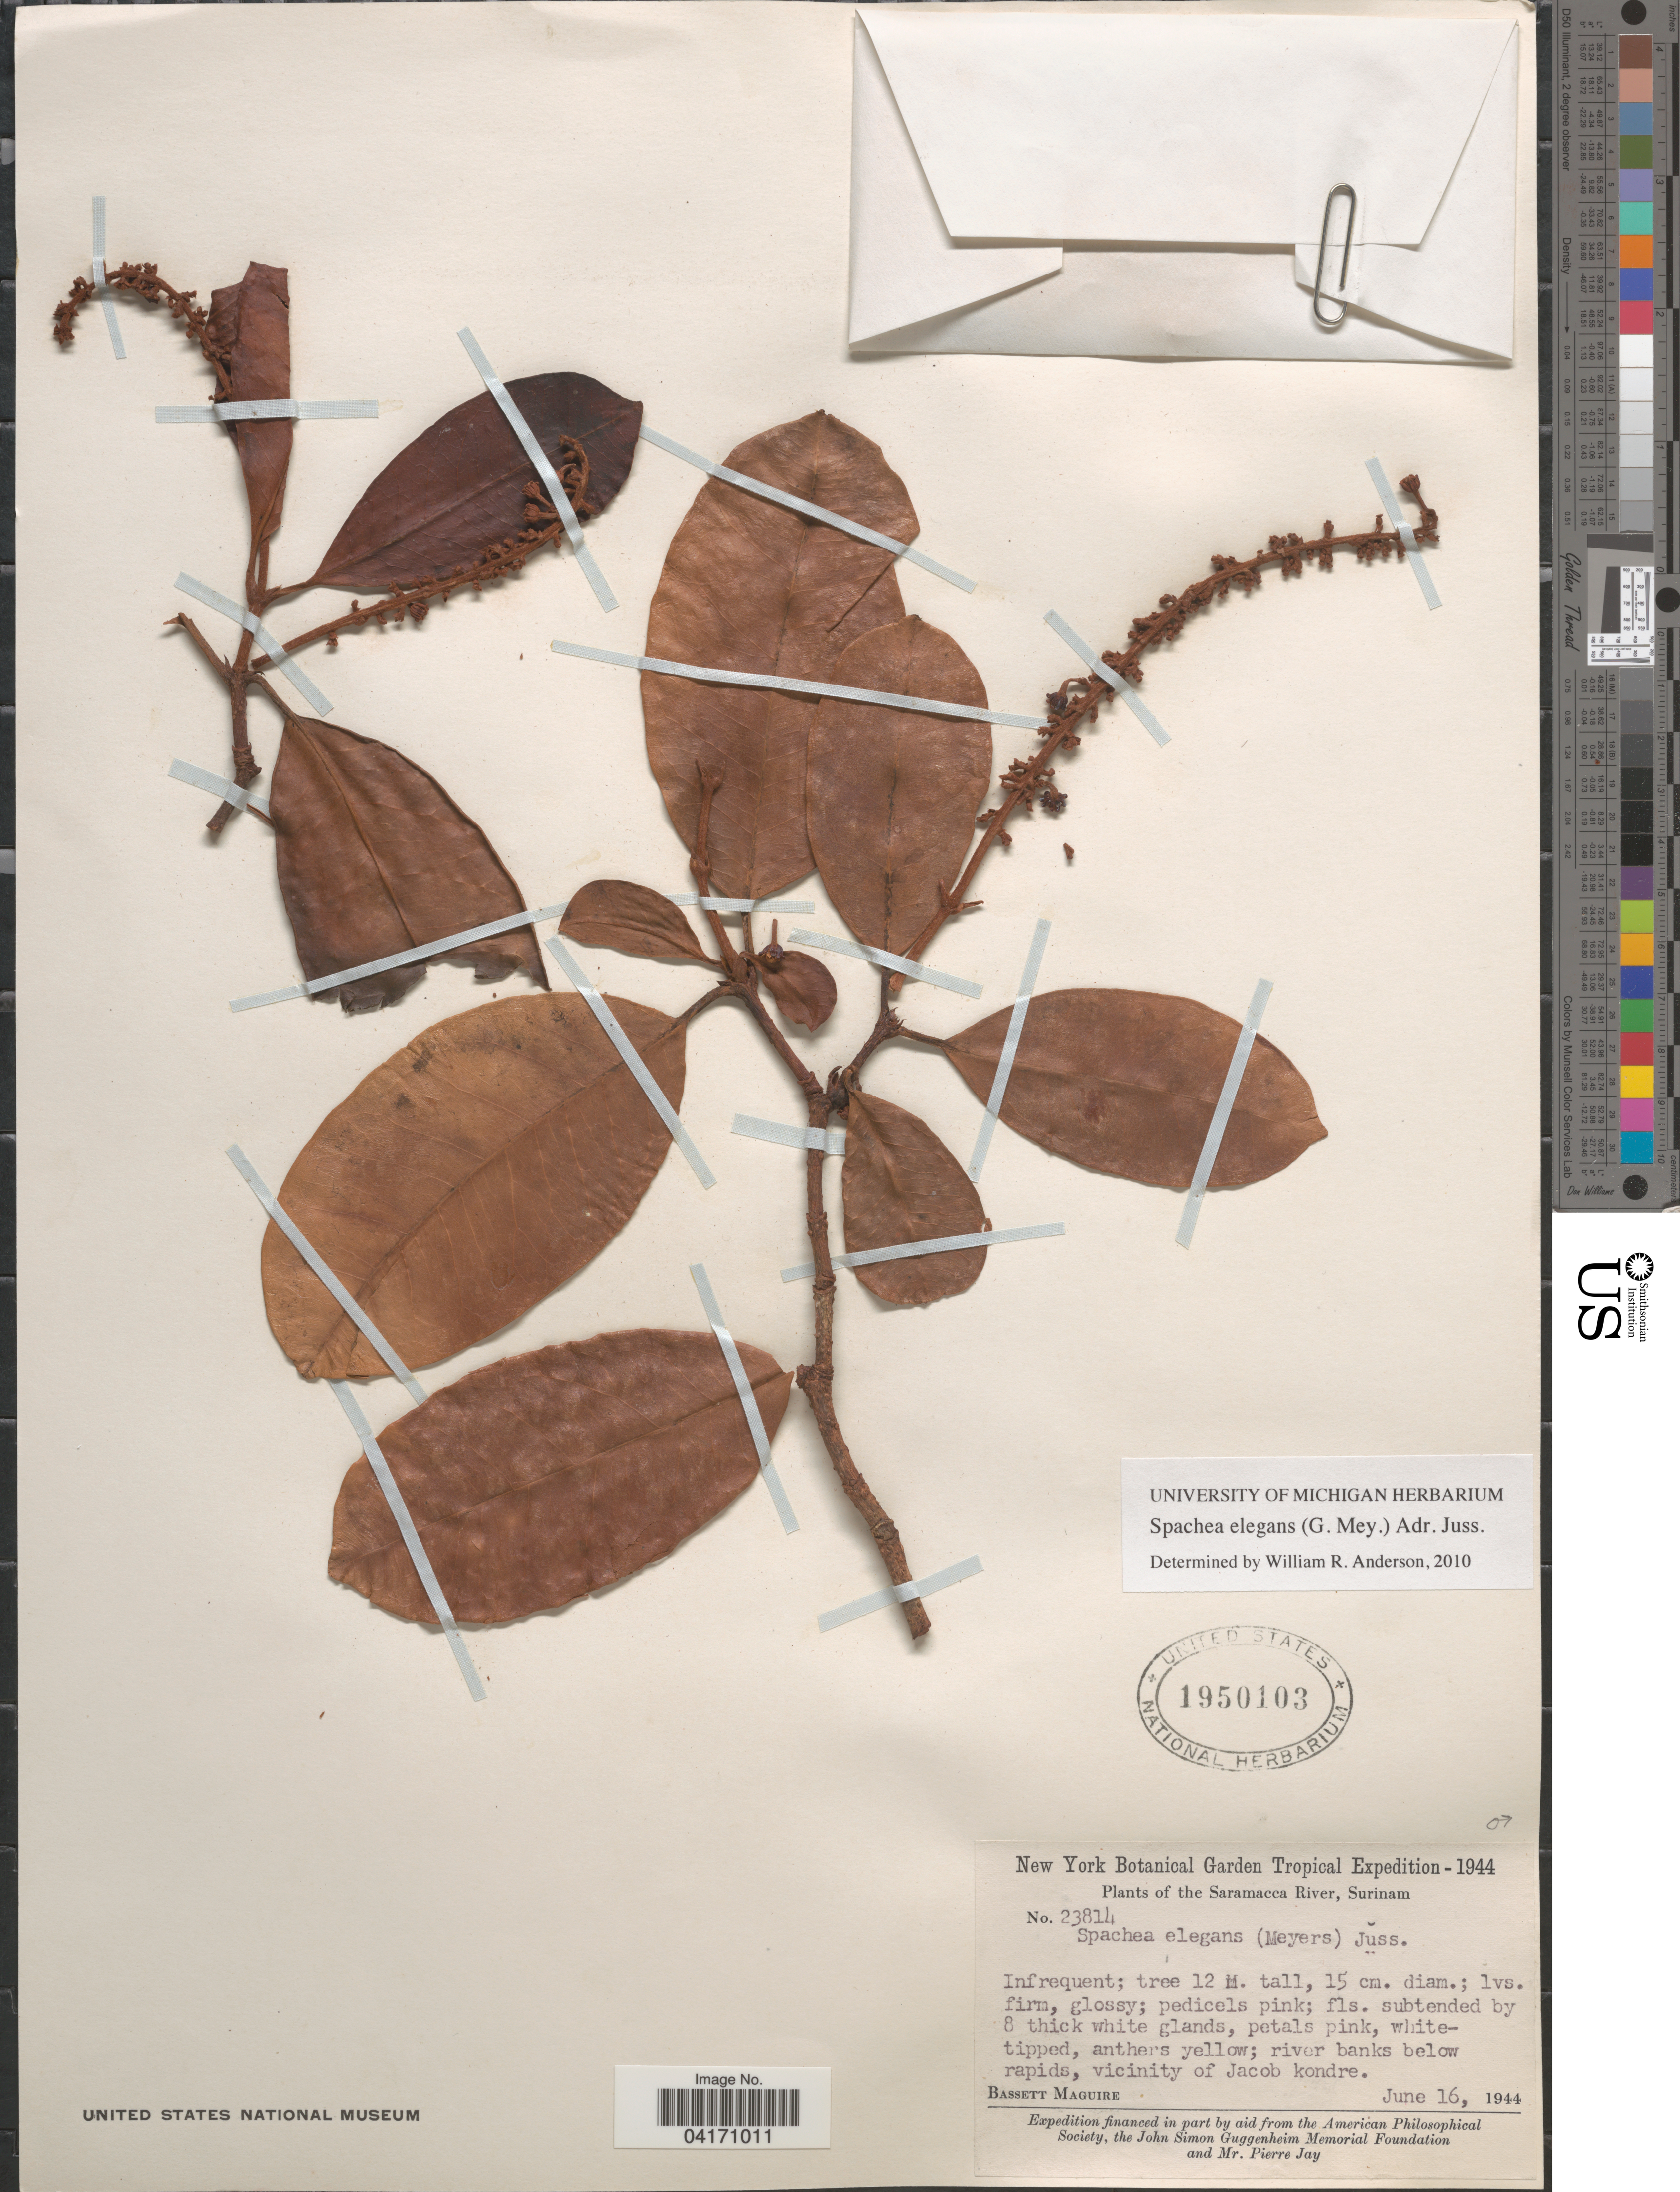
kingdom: Plantae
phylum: Tracheophyta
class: Magnoliopsida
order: Malpighiales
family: Malpighiaceae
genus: Spachea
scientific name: Spachea elegans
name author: A. Juss.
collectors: B. Maguire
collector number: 23814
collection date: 1944-06-16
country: Suriname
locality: New York Botanical Garden Tropical Expedition-1944. Saramacca River, Surinam. River banks below rapids, vicinity of Jacob kondre.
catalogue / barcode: US 1950103